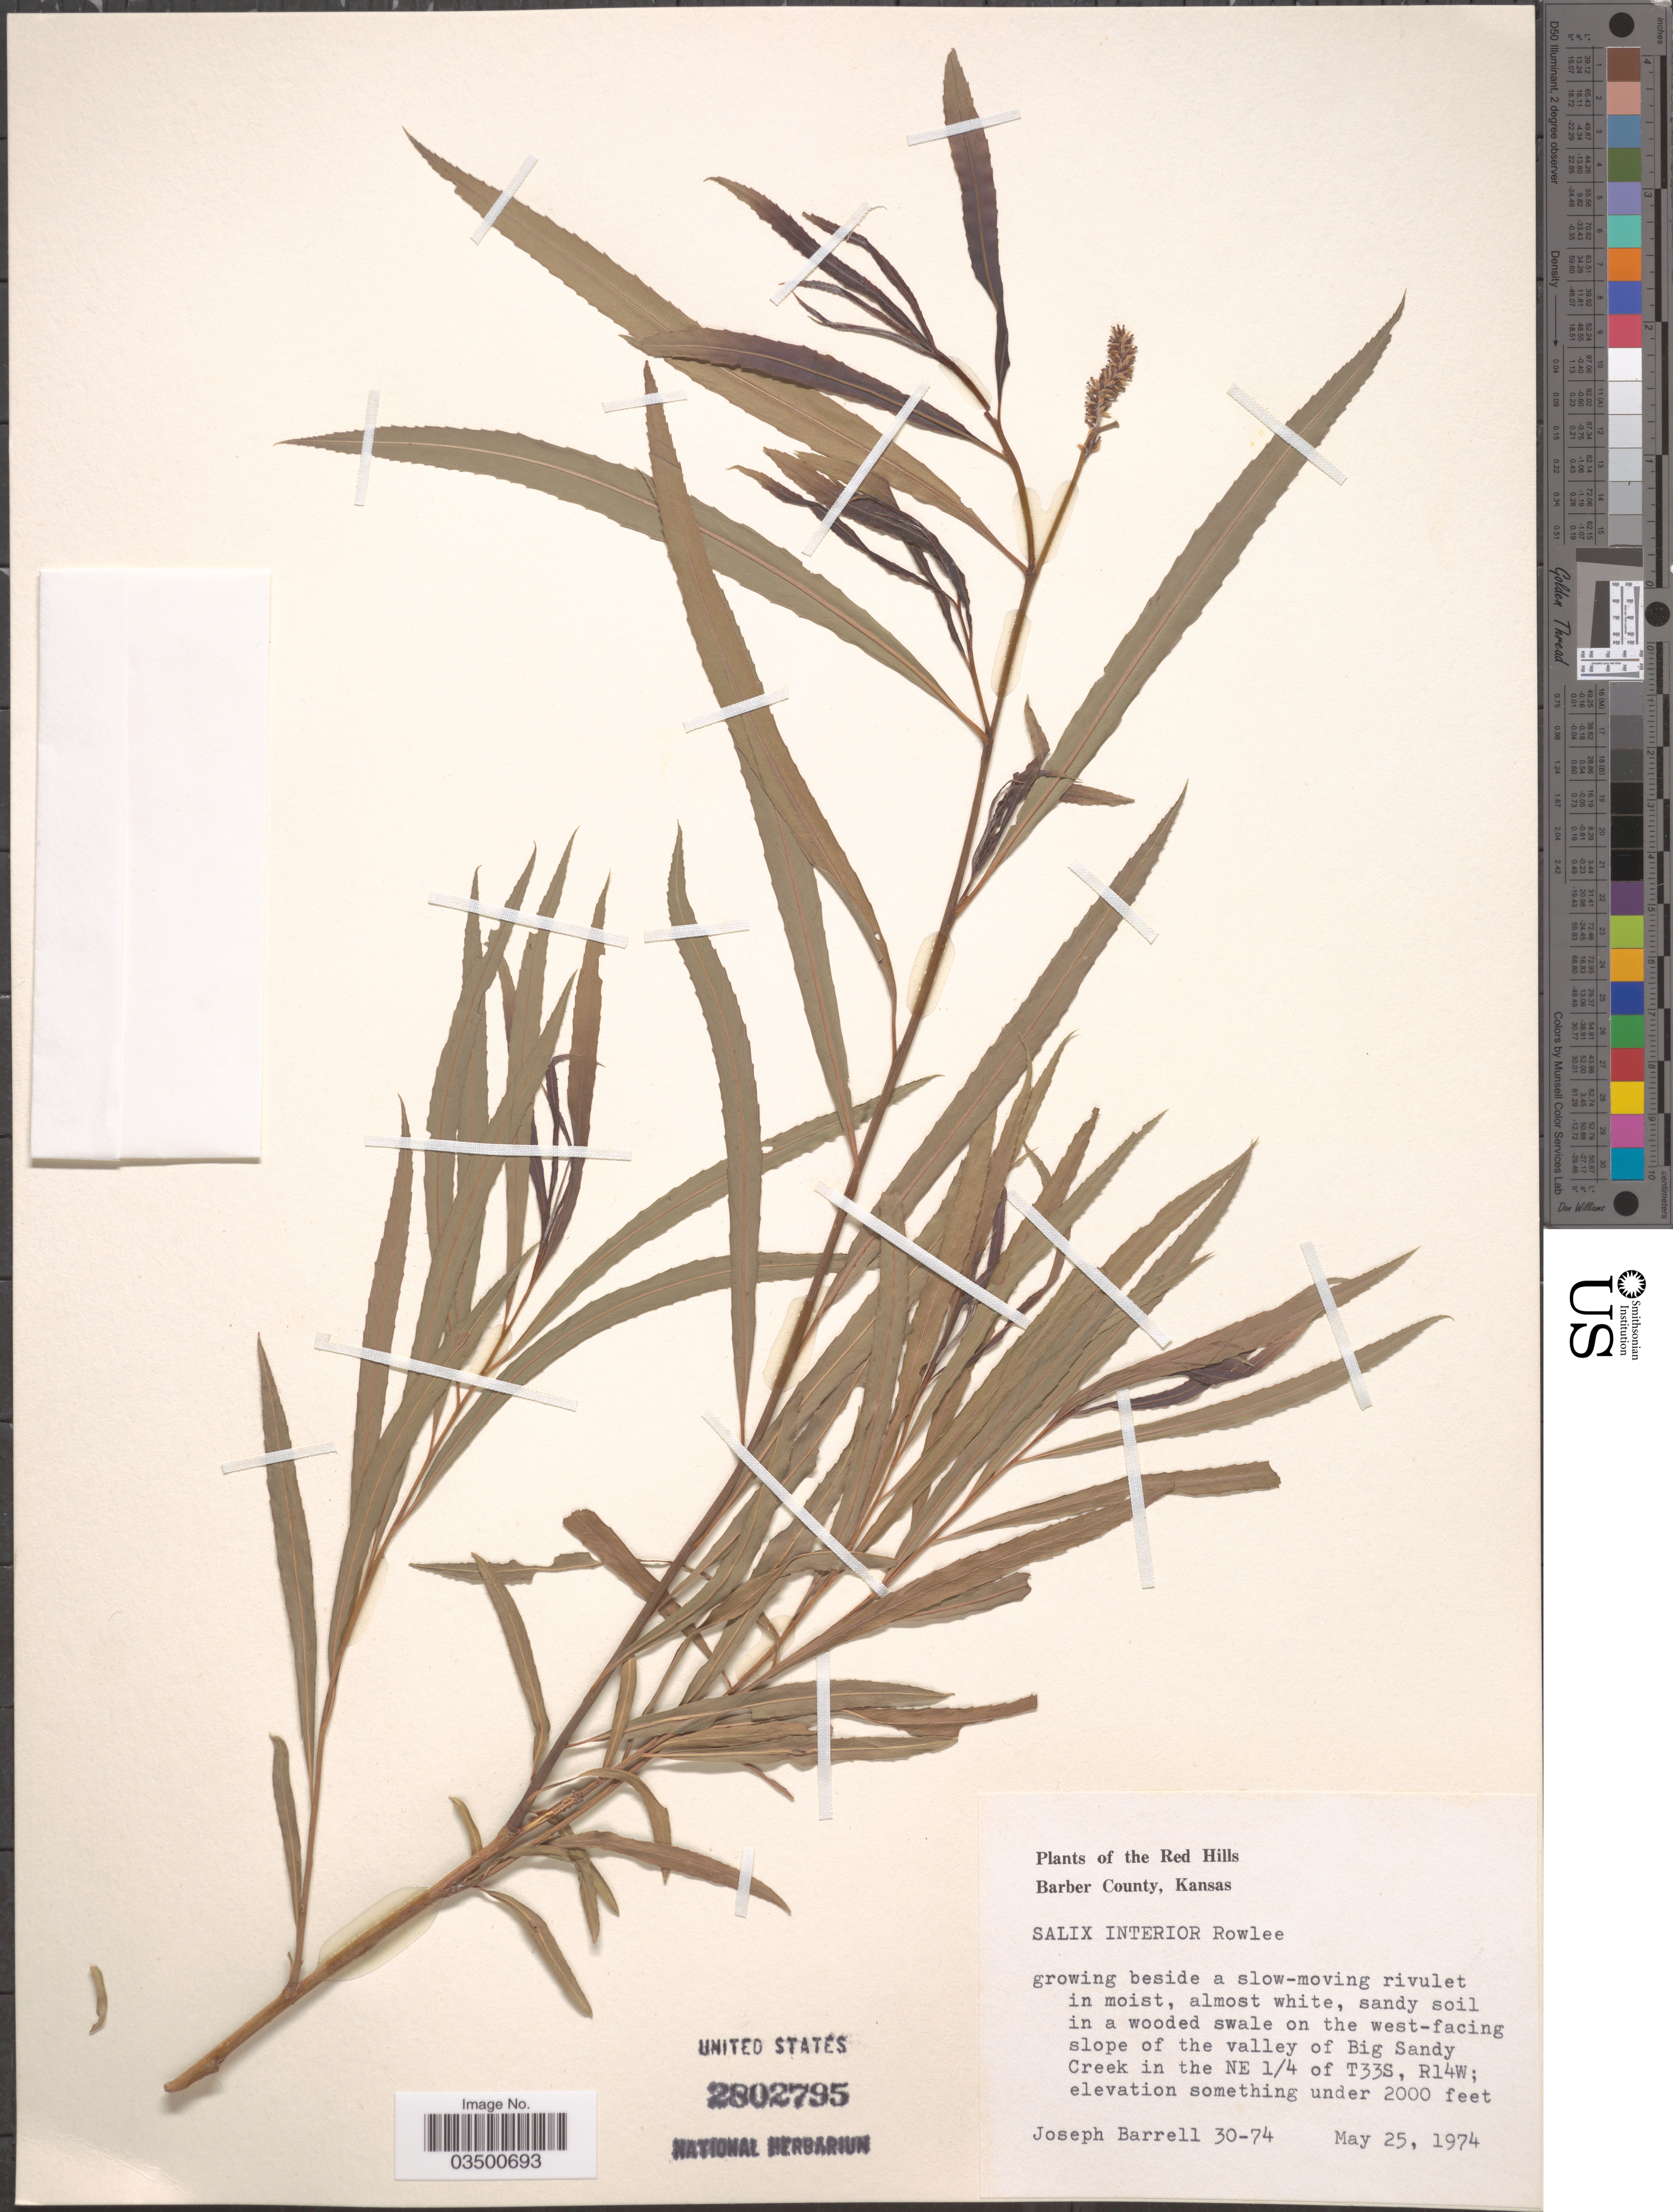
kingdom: Plantae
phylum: Tracheophyta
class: Magnoliopsida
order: Malpighiales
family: Salicaceae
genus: Salix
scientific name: Salix interior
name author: Rowlee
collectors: J. Barrell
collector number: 30-74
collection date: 1974-05-25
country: United States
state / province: Kansas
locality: The Red Hills. Barber County. In a wooded swale on the west-facing slope of the valley of Big Sandy Creek in the NE 1/4 of T33S, R14W.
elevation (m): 610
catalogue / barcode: US 2802795